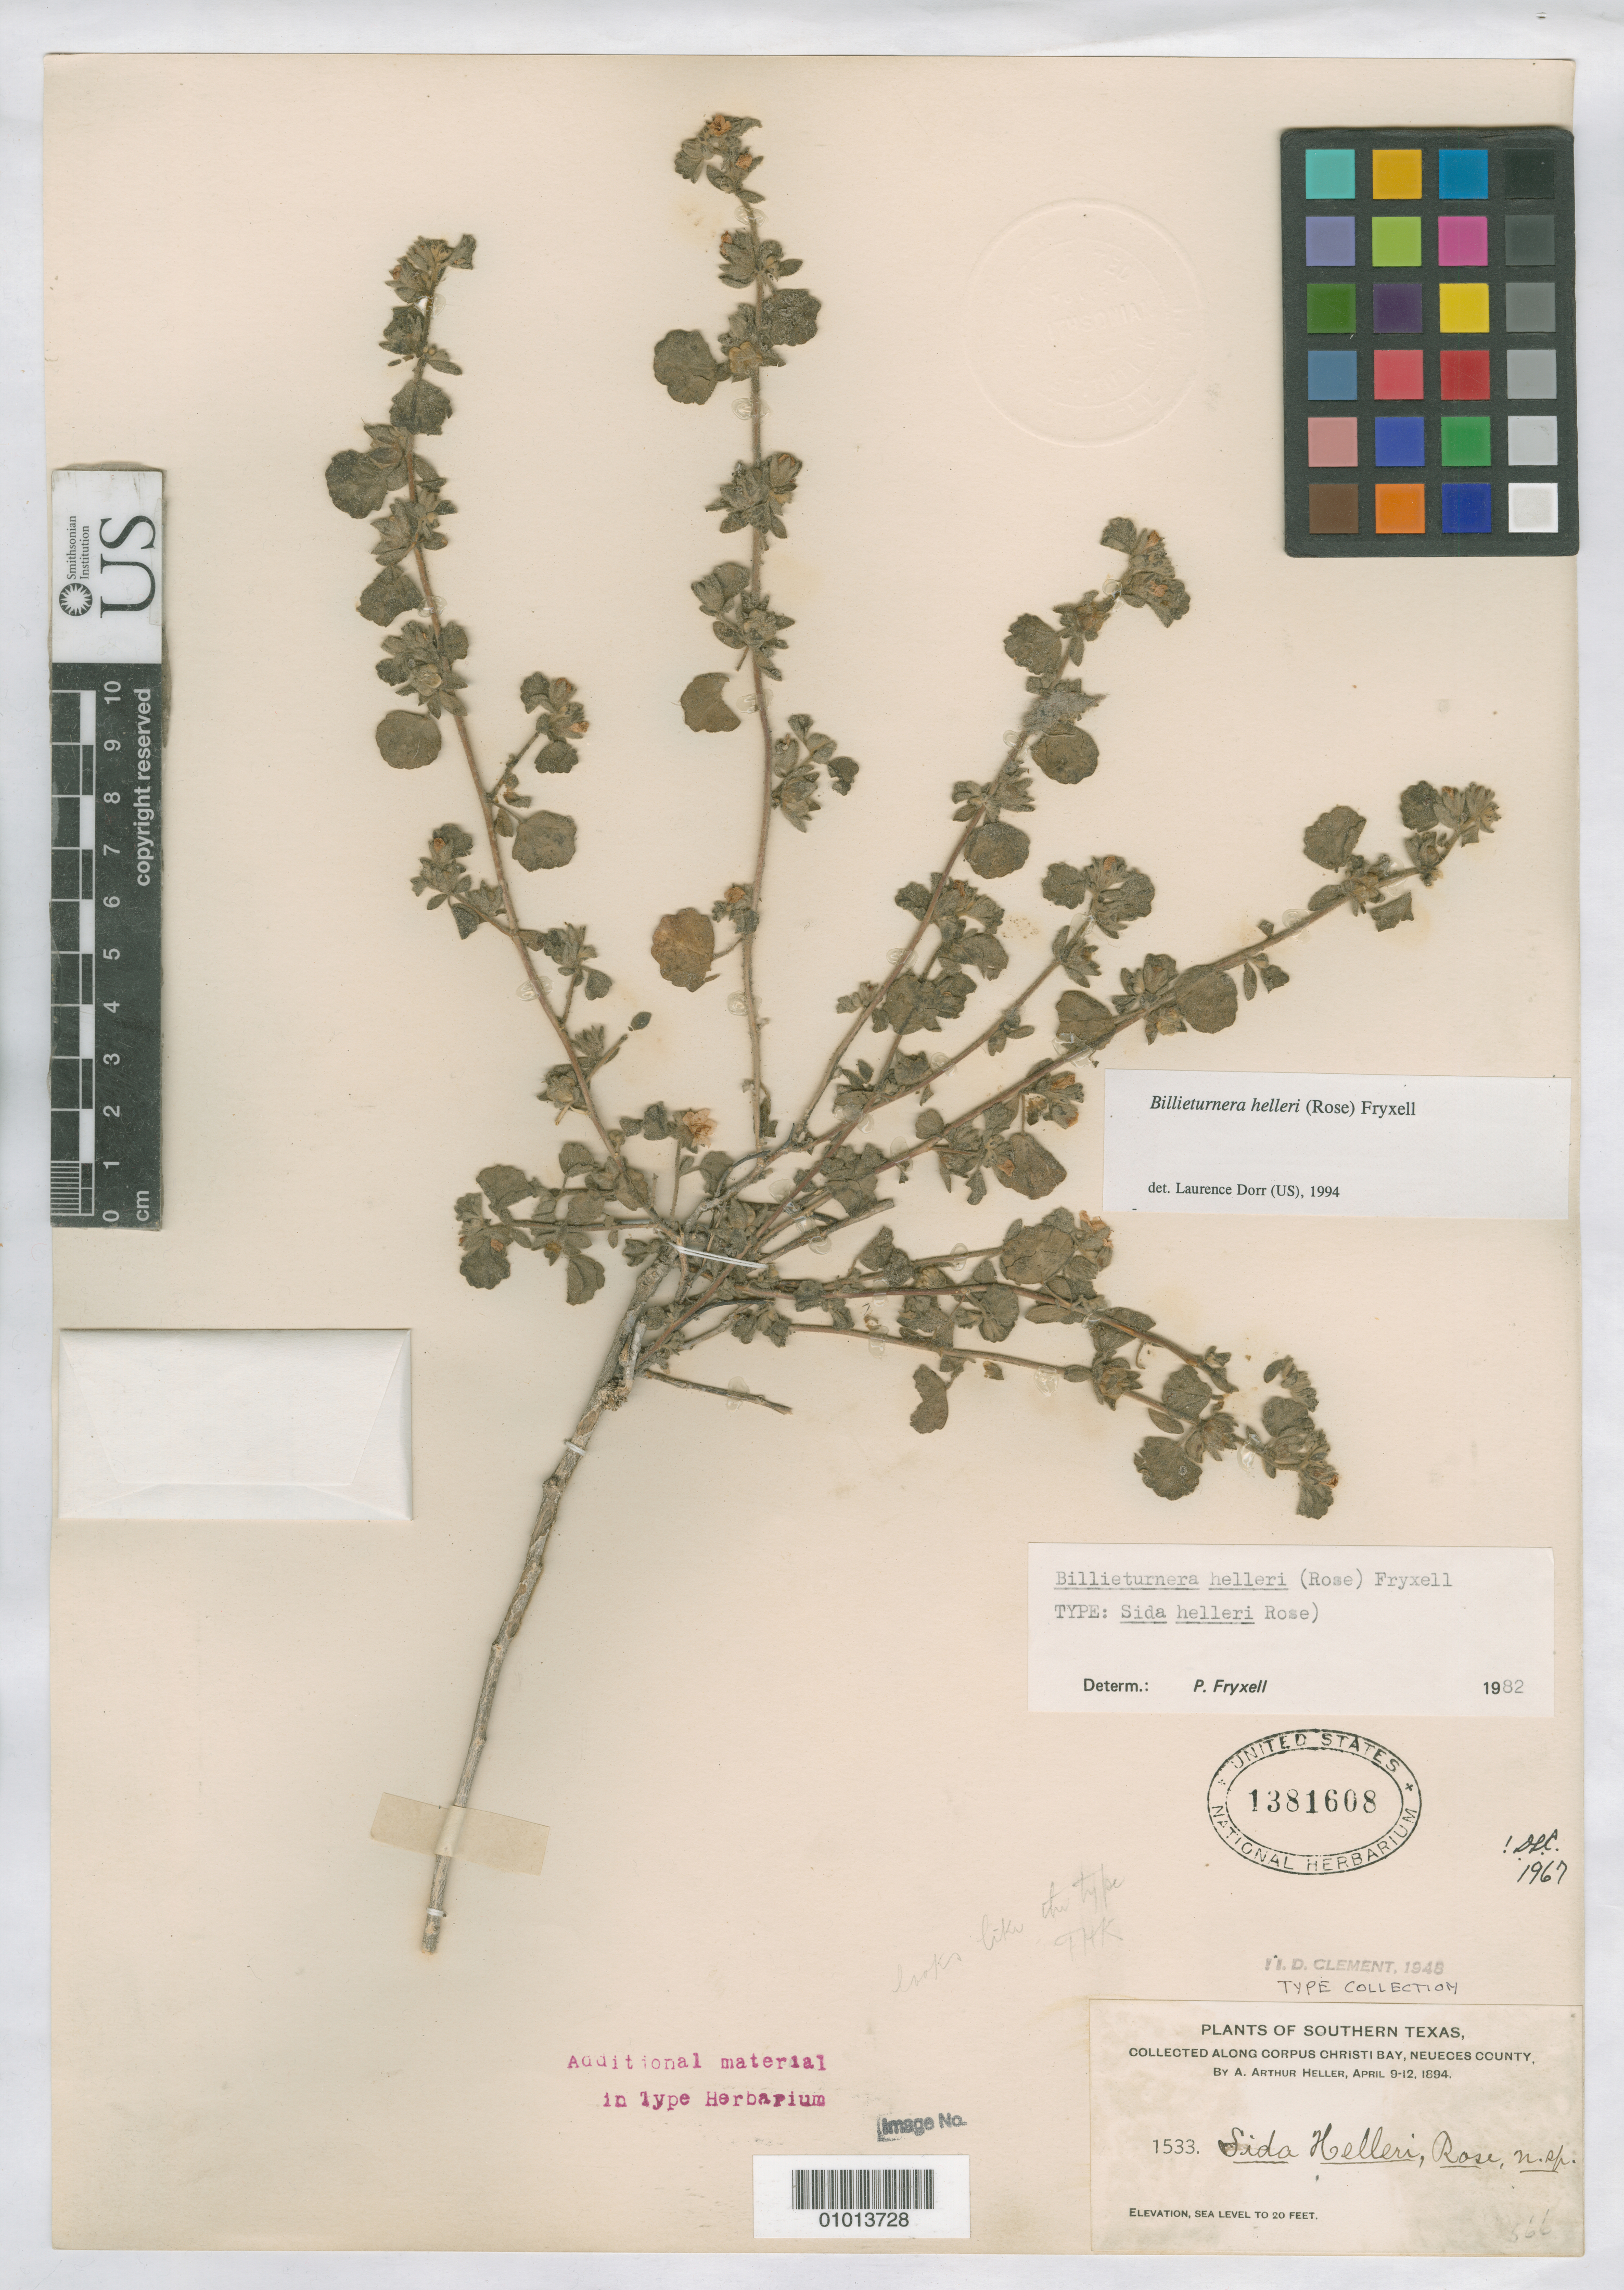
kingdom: Plantae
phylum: Tracheophyta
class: Magnoliopsida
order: Malvales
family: Malvaceae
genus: Sida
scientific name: Sida helleri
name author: Rose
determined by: Dorr, L. J., (BOT), Smithsonian Institution - National Museum of Natural History (UNITED STATES)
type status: Isotype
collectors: A. A. Heller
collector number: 1533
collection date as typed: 09 Apr 1894 to 12 Apr 1894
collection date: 1894-04-09/1894-04-12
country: United States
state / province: Texas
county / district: Neueces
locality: Collected along Corpus Christi Bay at the Oso.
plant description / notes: Contr. Herb. Franklin & Marshall College 1: 66. 1895.; Specimen ex John Donnell Smith herbarium.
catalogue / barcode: US 1381608